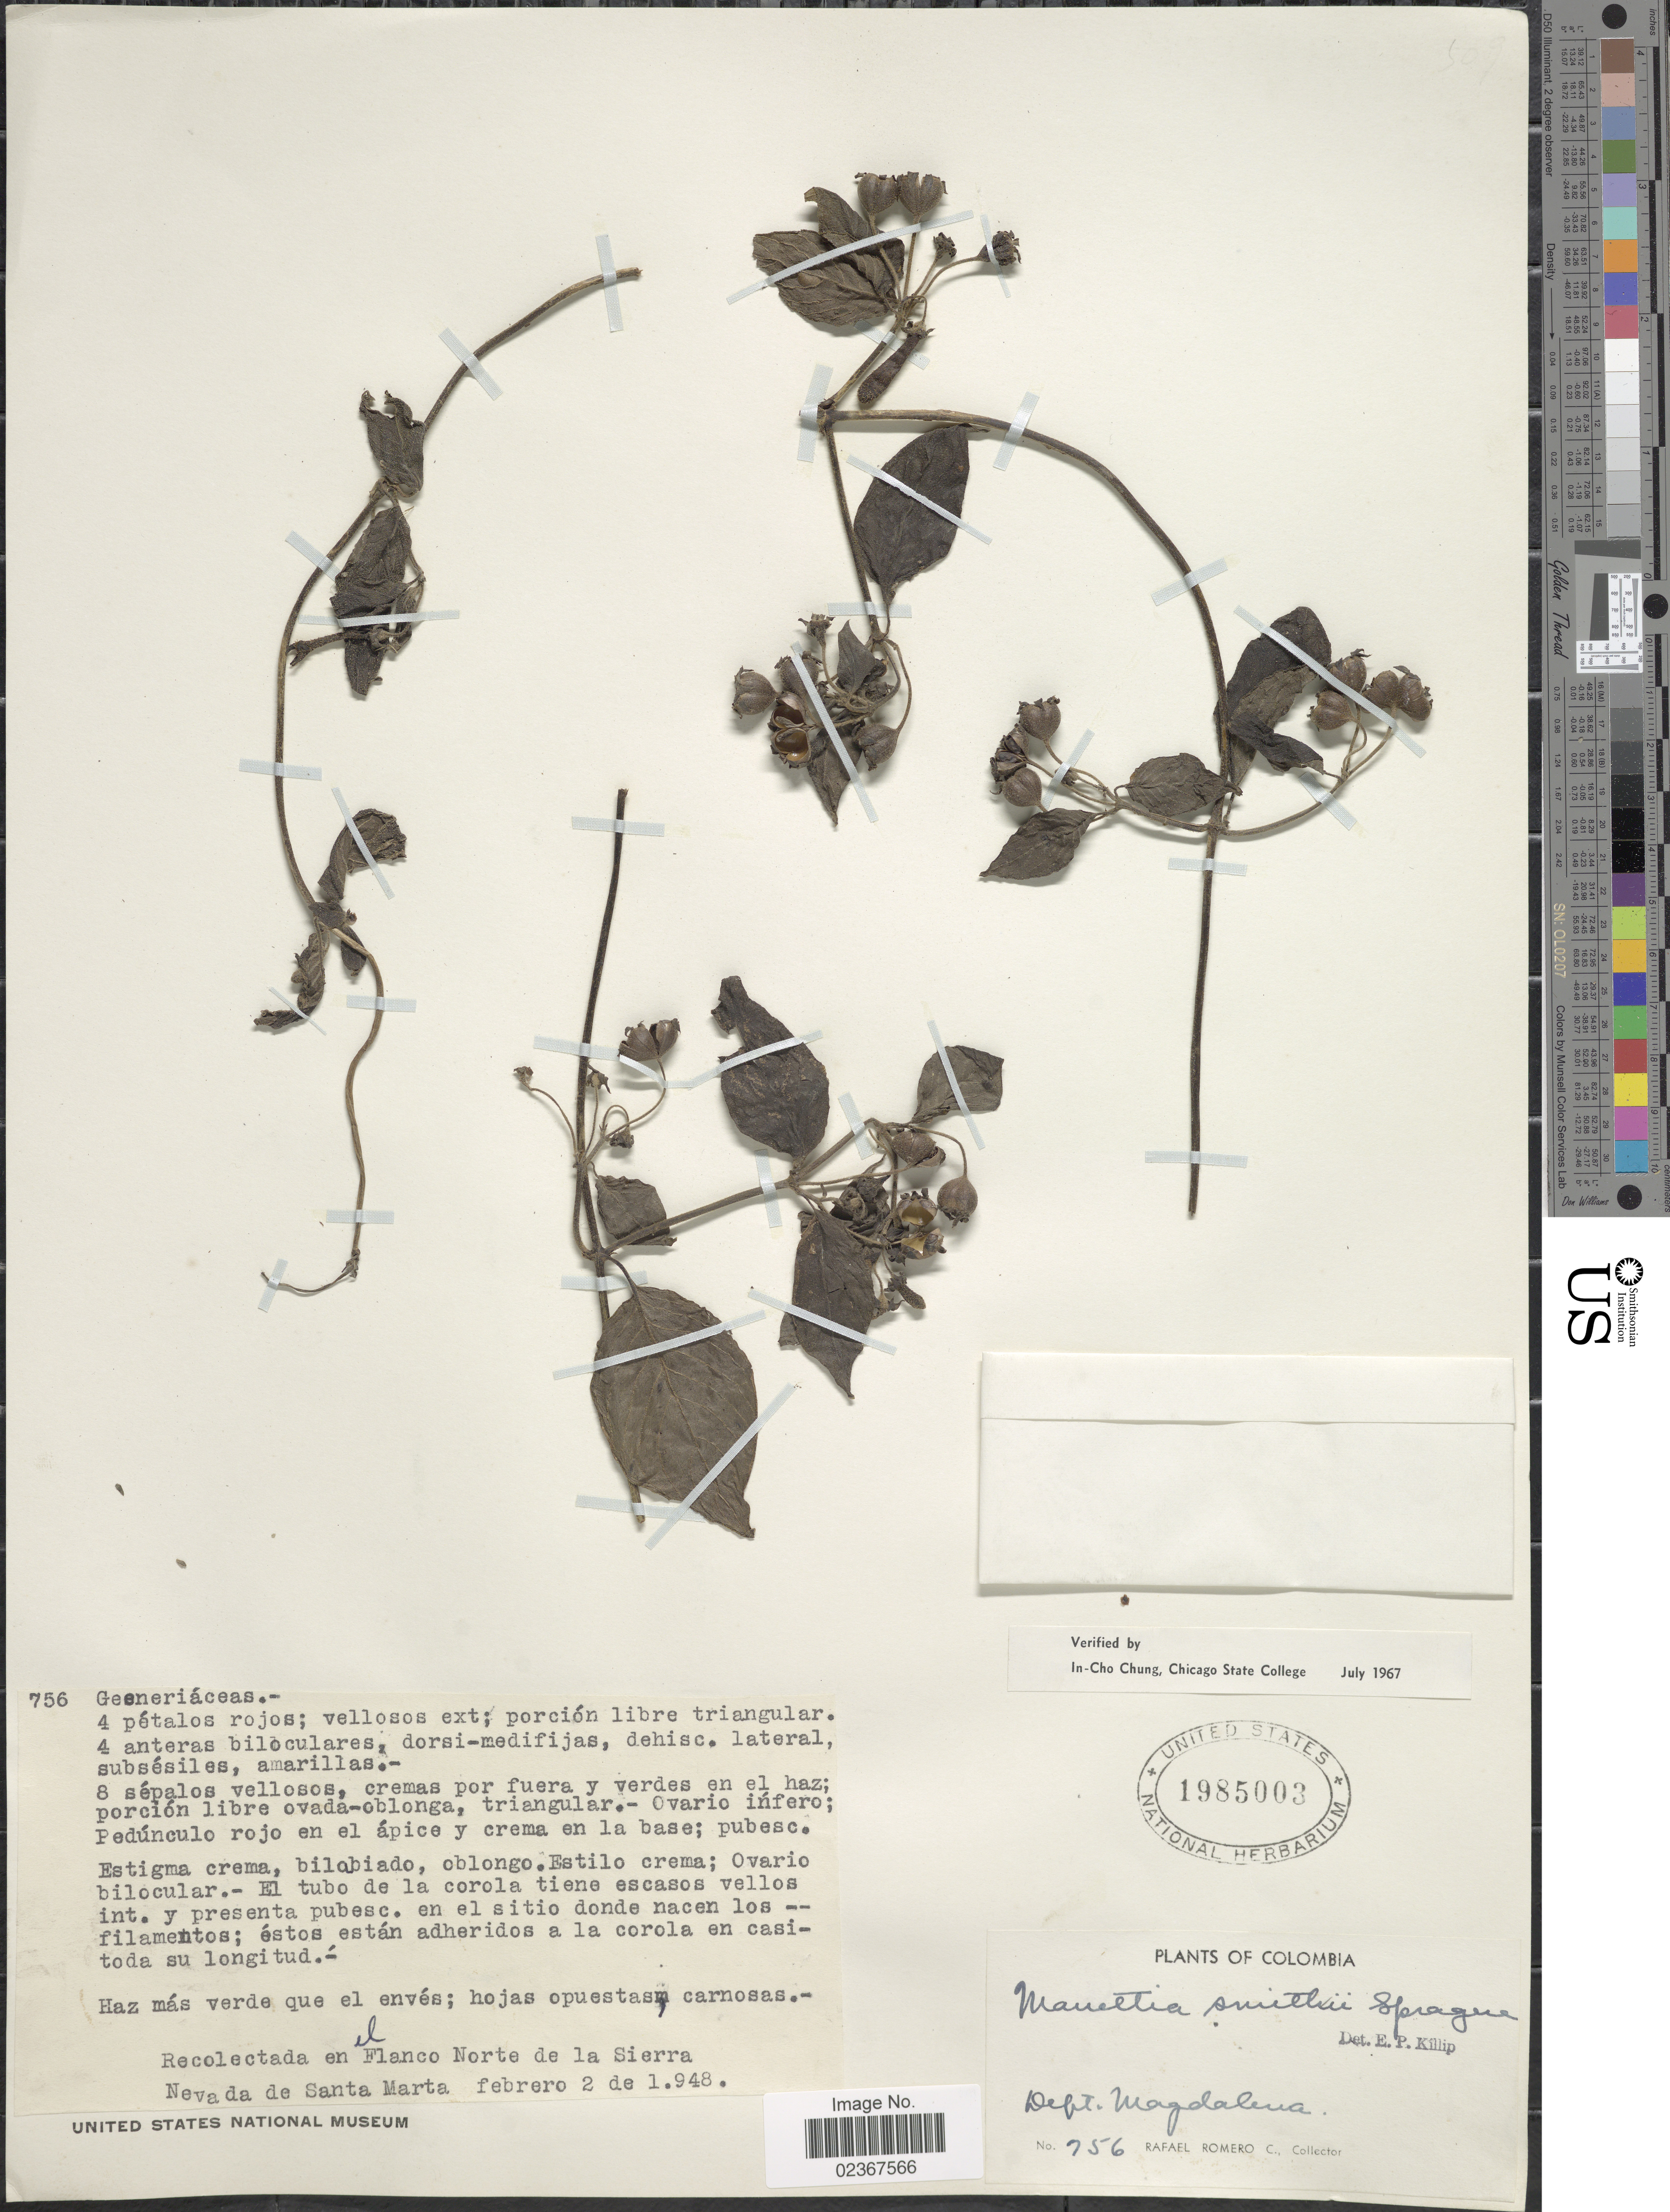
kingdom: Plantae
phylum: Tracheophyta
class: Magnoliopsida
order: Gentianales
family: Rubiaceae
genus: Manettia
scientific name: Manettia smithii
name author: Sprague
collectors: R. Romero Castañeda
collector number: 756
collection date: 1948-02-02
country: Colombia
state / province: Magdalena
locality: Dept. Magdalena, en el Flanco Norte de la Sierra Nevada de Santa Marta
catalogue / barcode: US 1985003